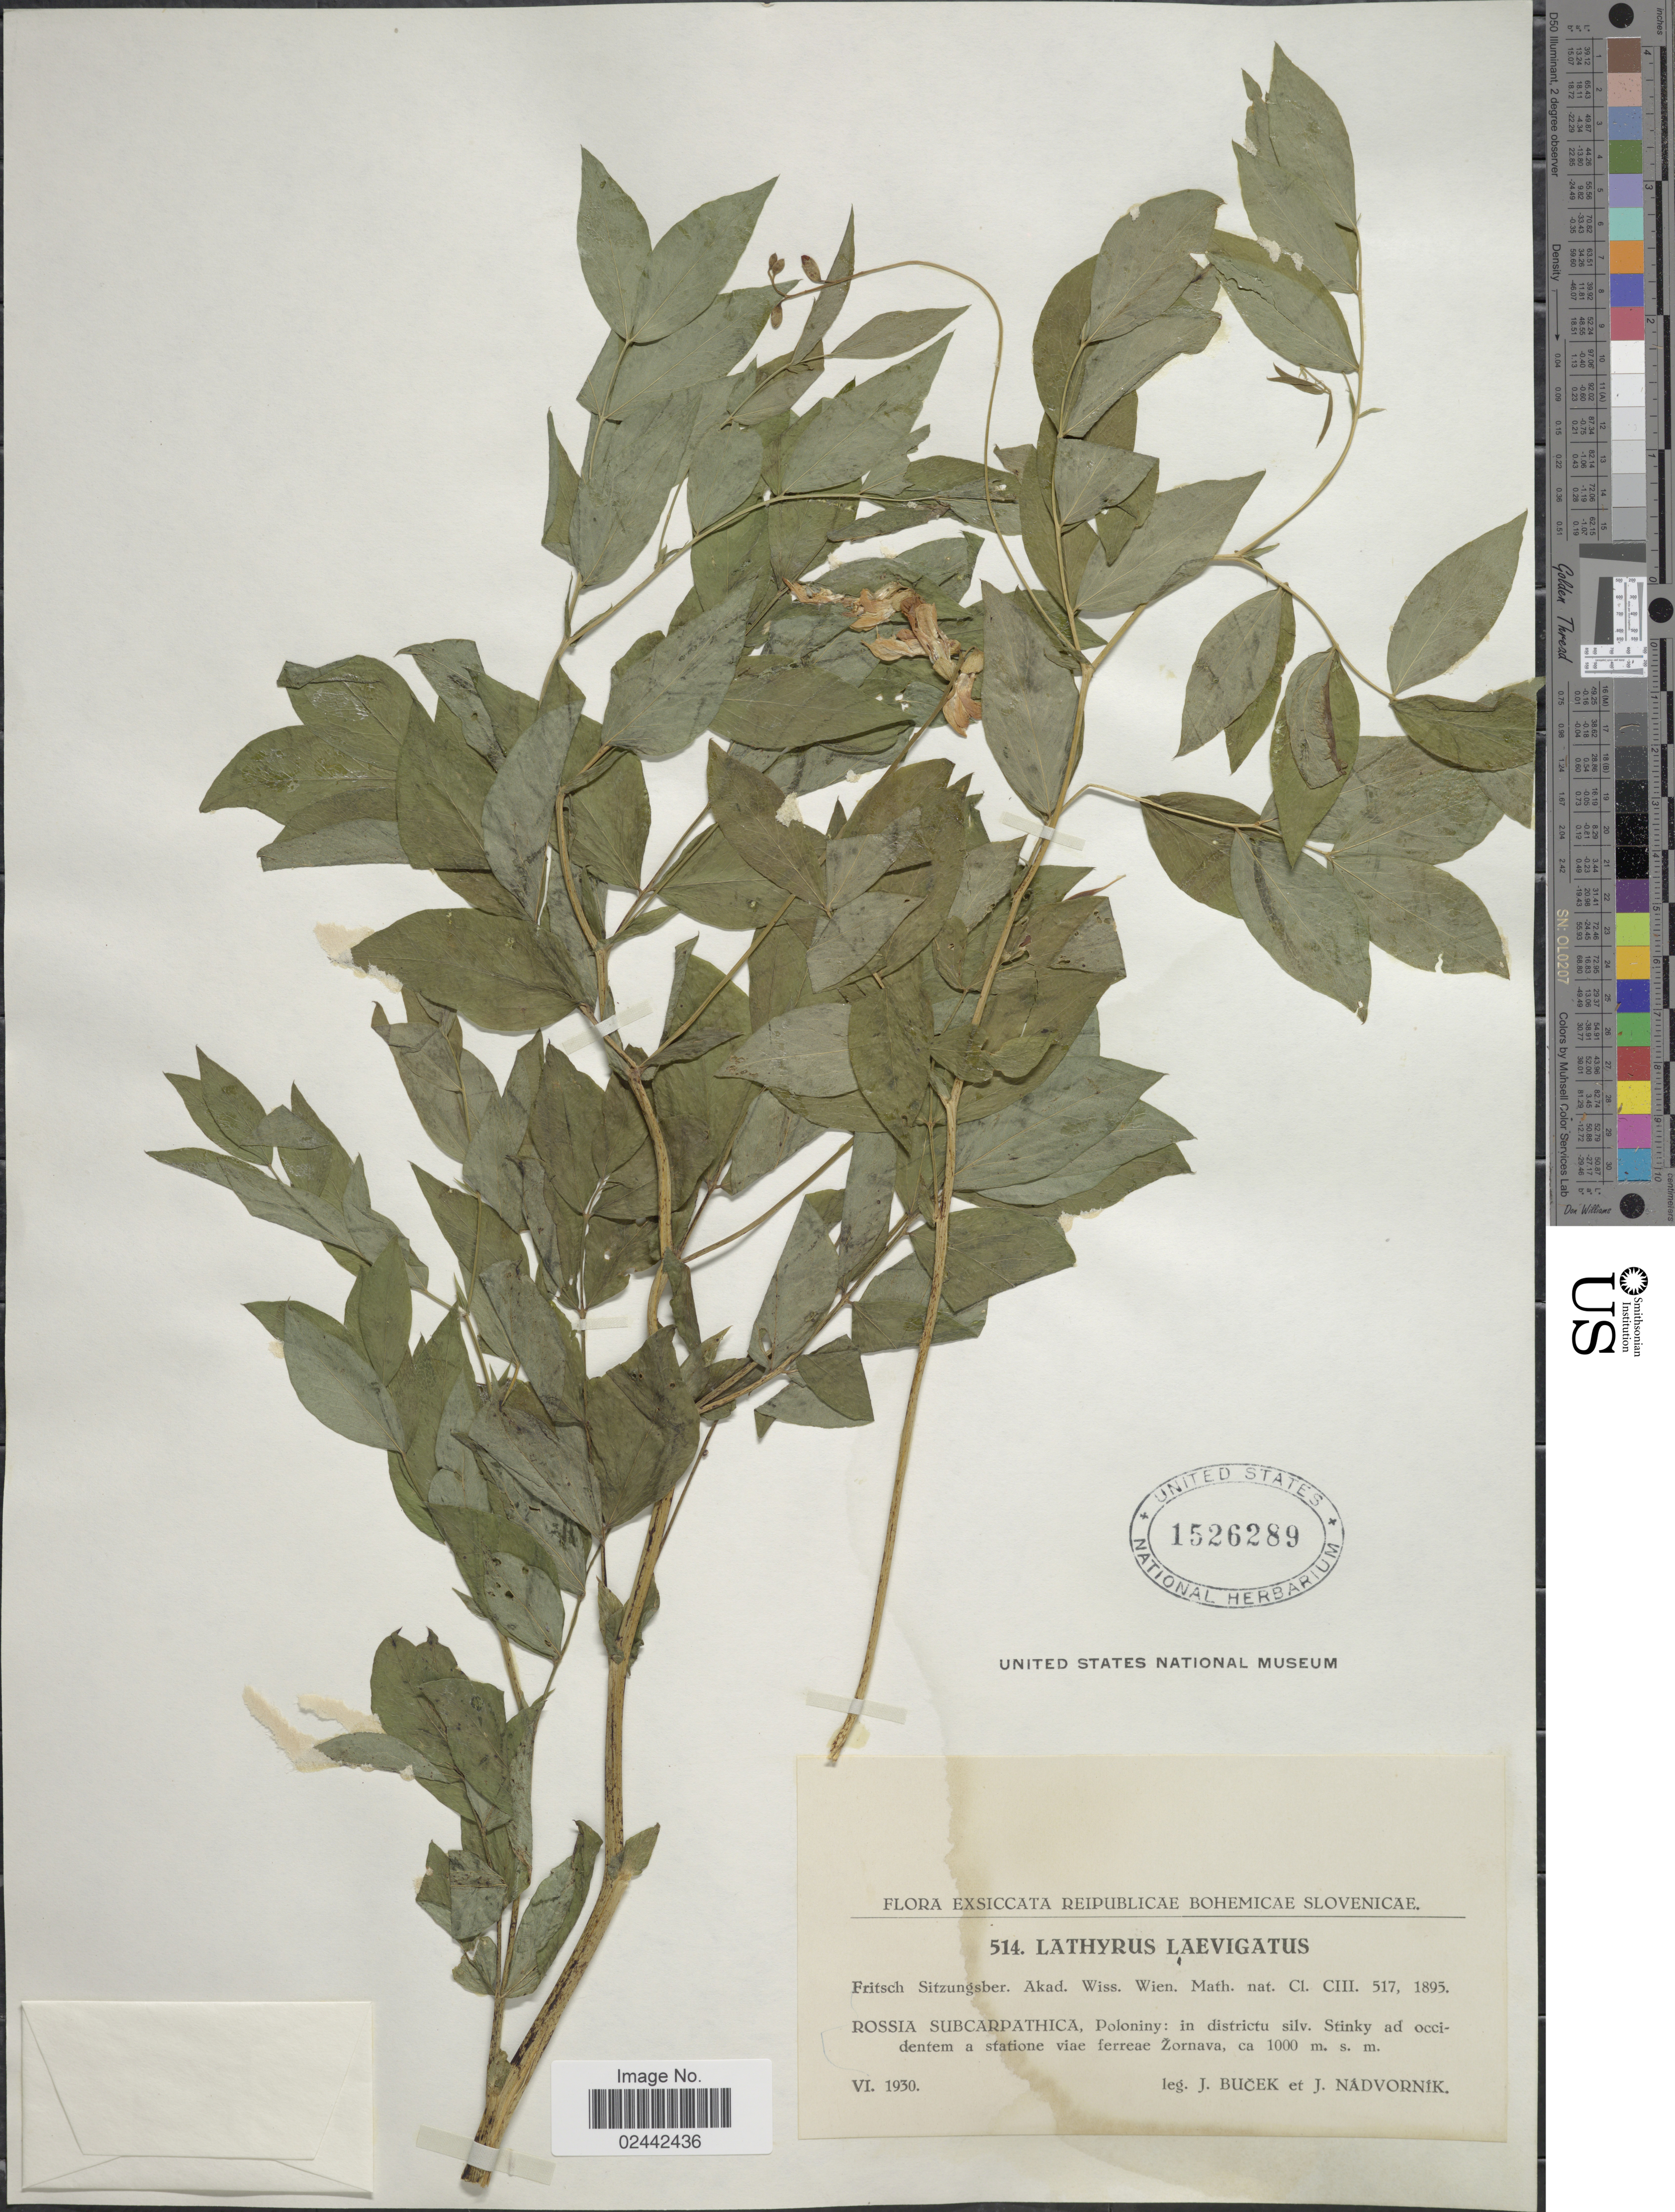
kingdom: Plantae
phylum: Tracheophyta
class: Magnoliopsida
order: Fabales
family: Fabaceae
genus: Lathyrus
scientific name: Lathyrus laevigatus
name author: (Waldst. & Kit.) Gren.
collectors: J. Bucek & J. Nadvornik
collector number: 514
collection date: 1930-06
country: Ukraine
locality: Reipublica Bohemicae Slovenicae, Rossia Subcarpathica., Poloniny: in districtu silv. Stinky ad occdentem a statione viae ferreae Zornava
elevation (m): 1000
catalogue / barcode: US 1526289